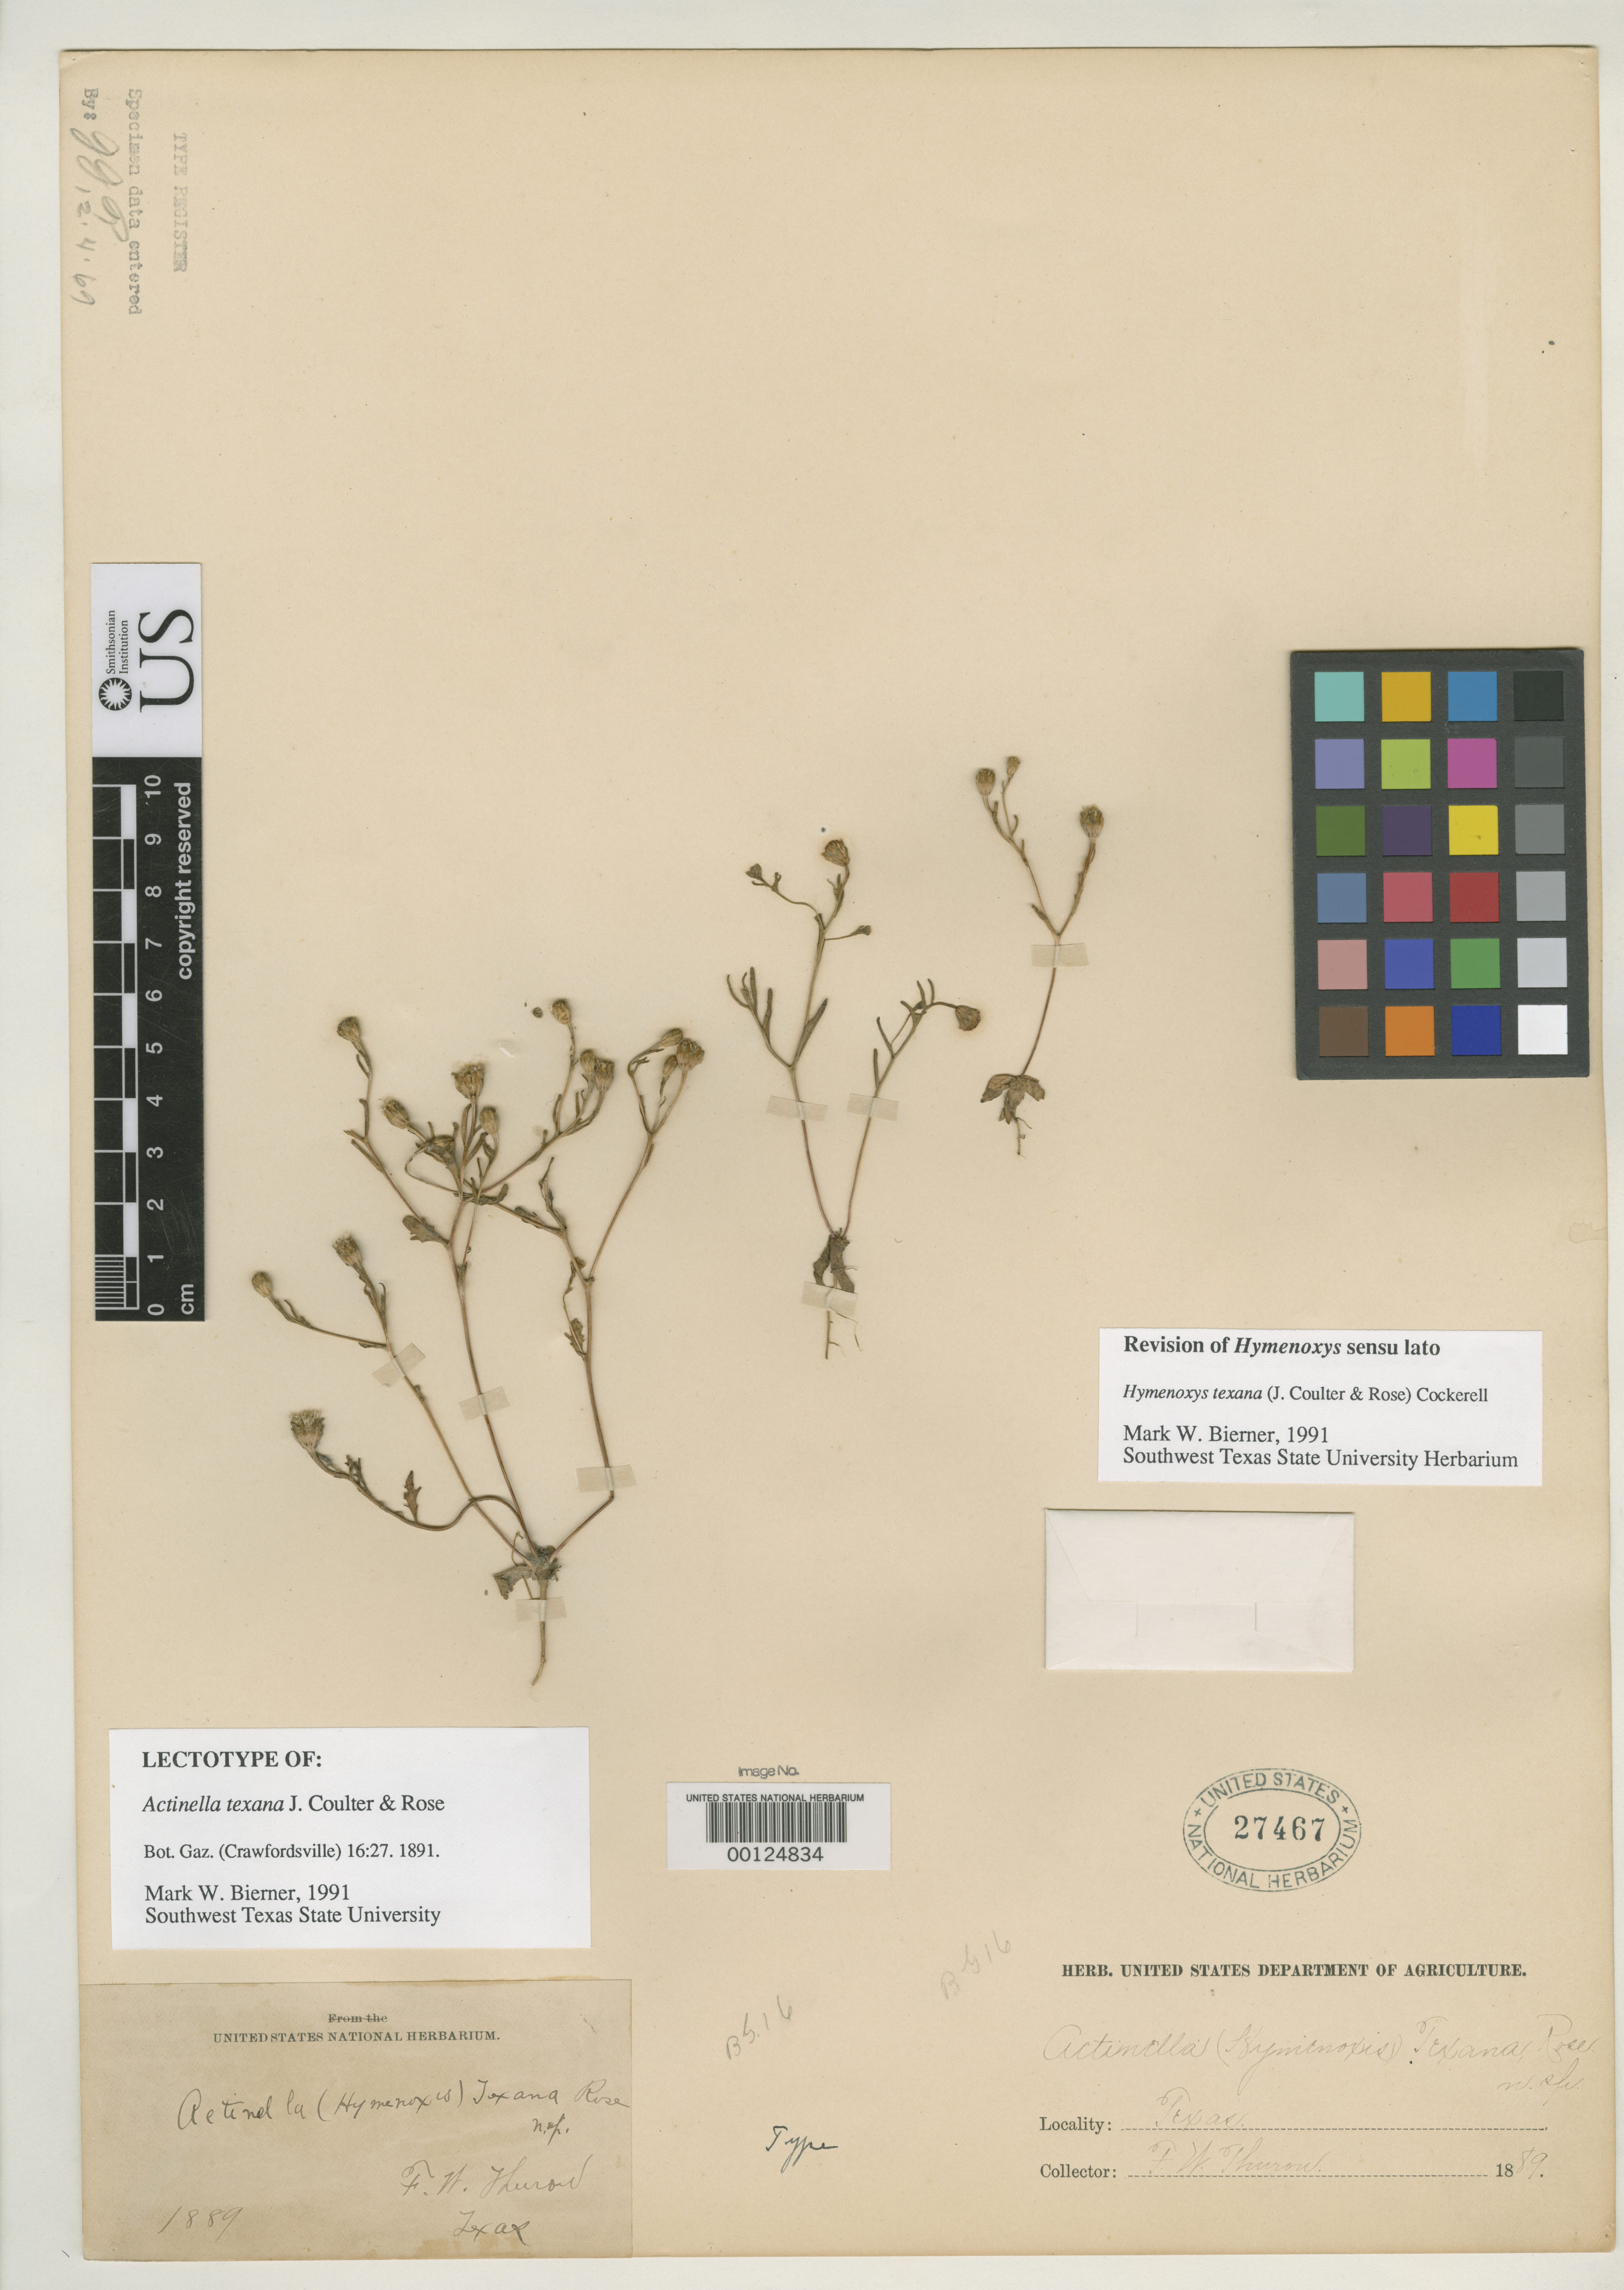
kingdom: Plantae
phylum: Tracheophyta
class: Magnoliopsida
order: Asterales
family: Asteraceae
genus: Actinella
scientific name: Actinella texana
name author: J.M. Coult. & Rose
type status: Lectotype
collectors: F. W. Thurow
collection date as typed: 1889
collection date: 1889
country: United States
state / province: Texas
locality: Hockley.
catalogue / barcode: US 27467